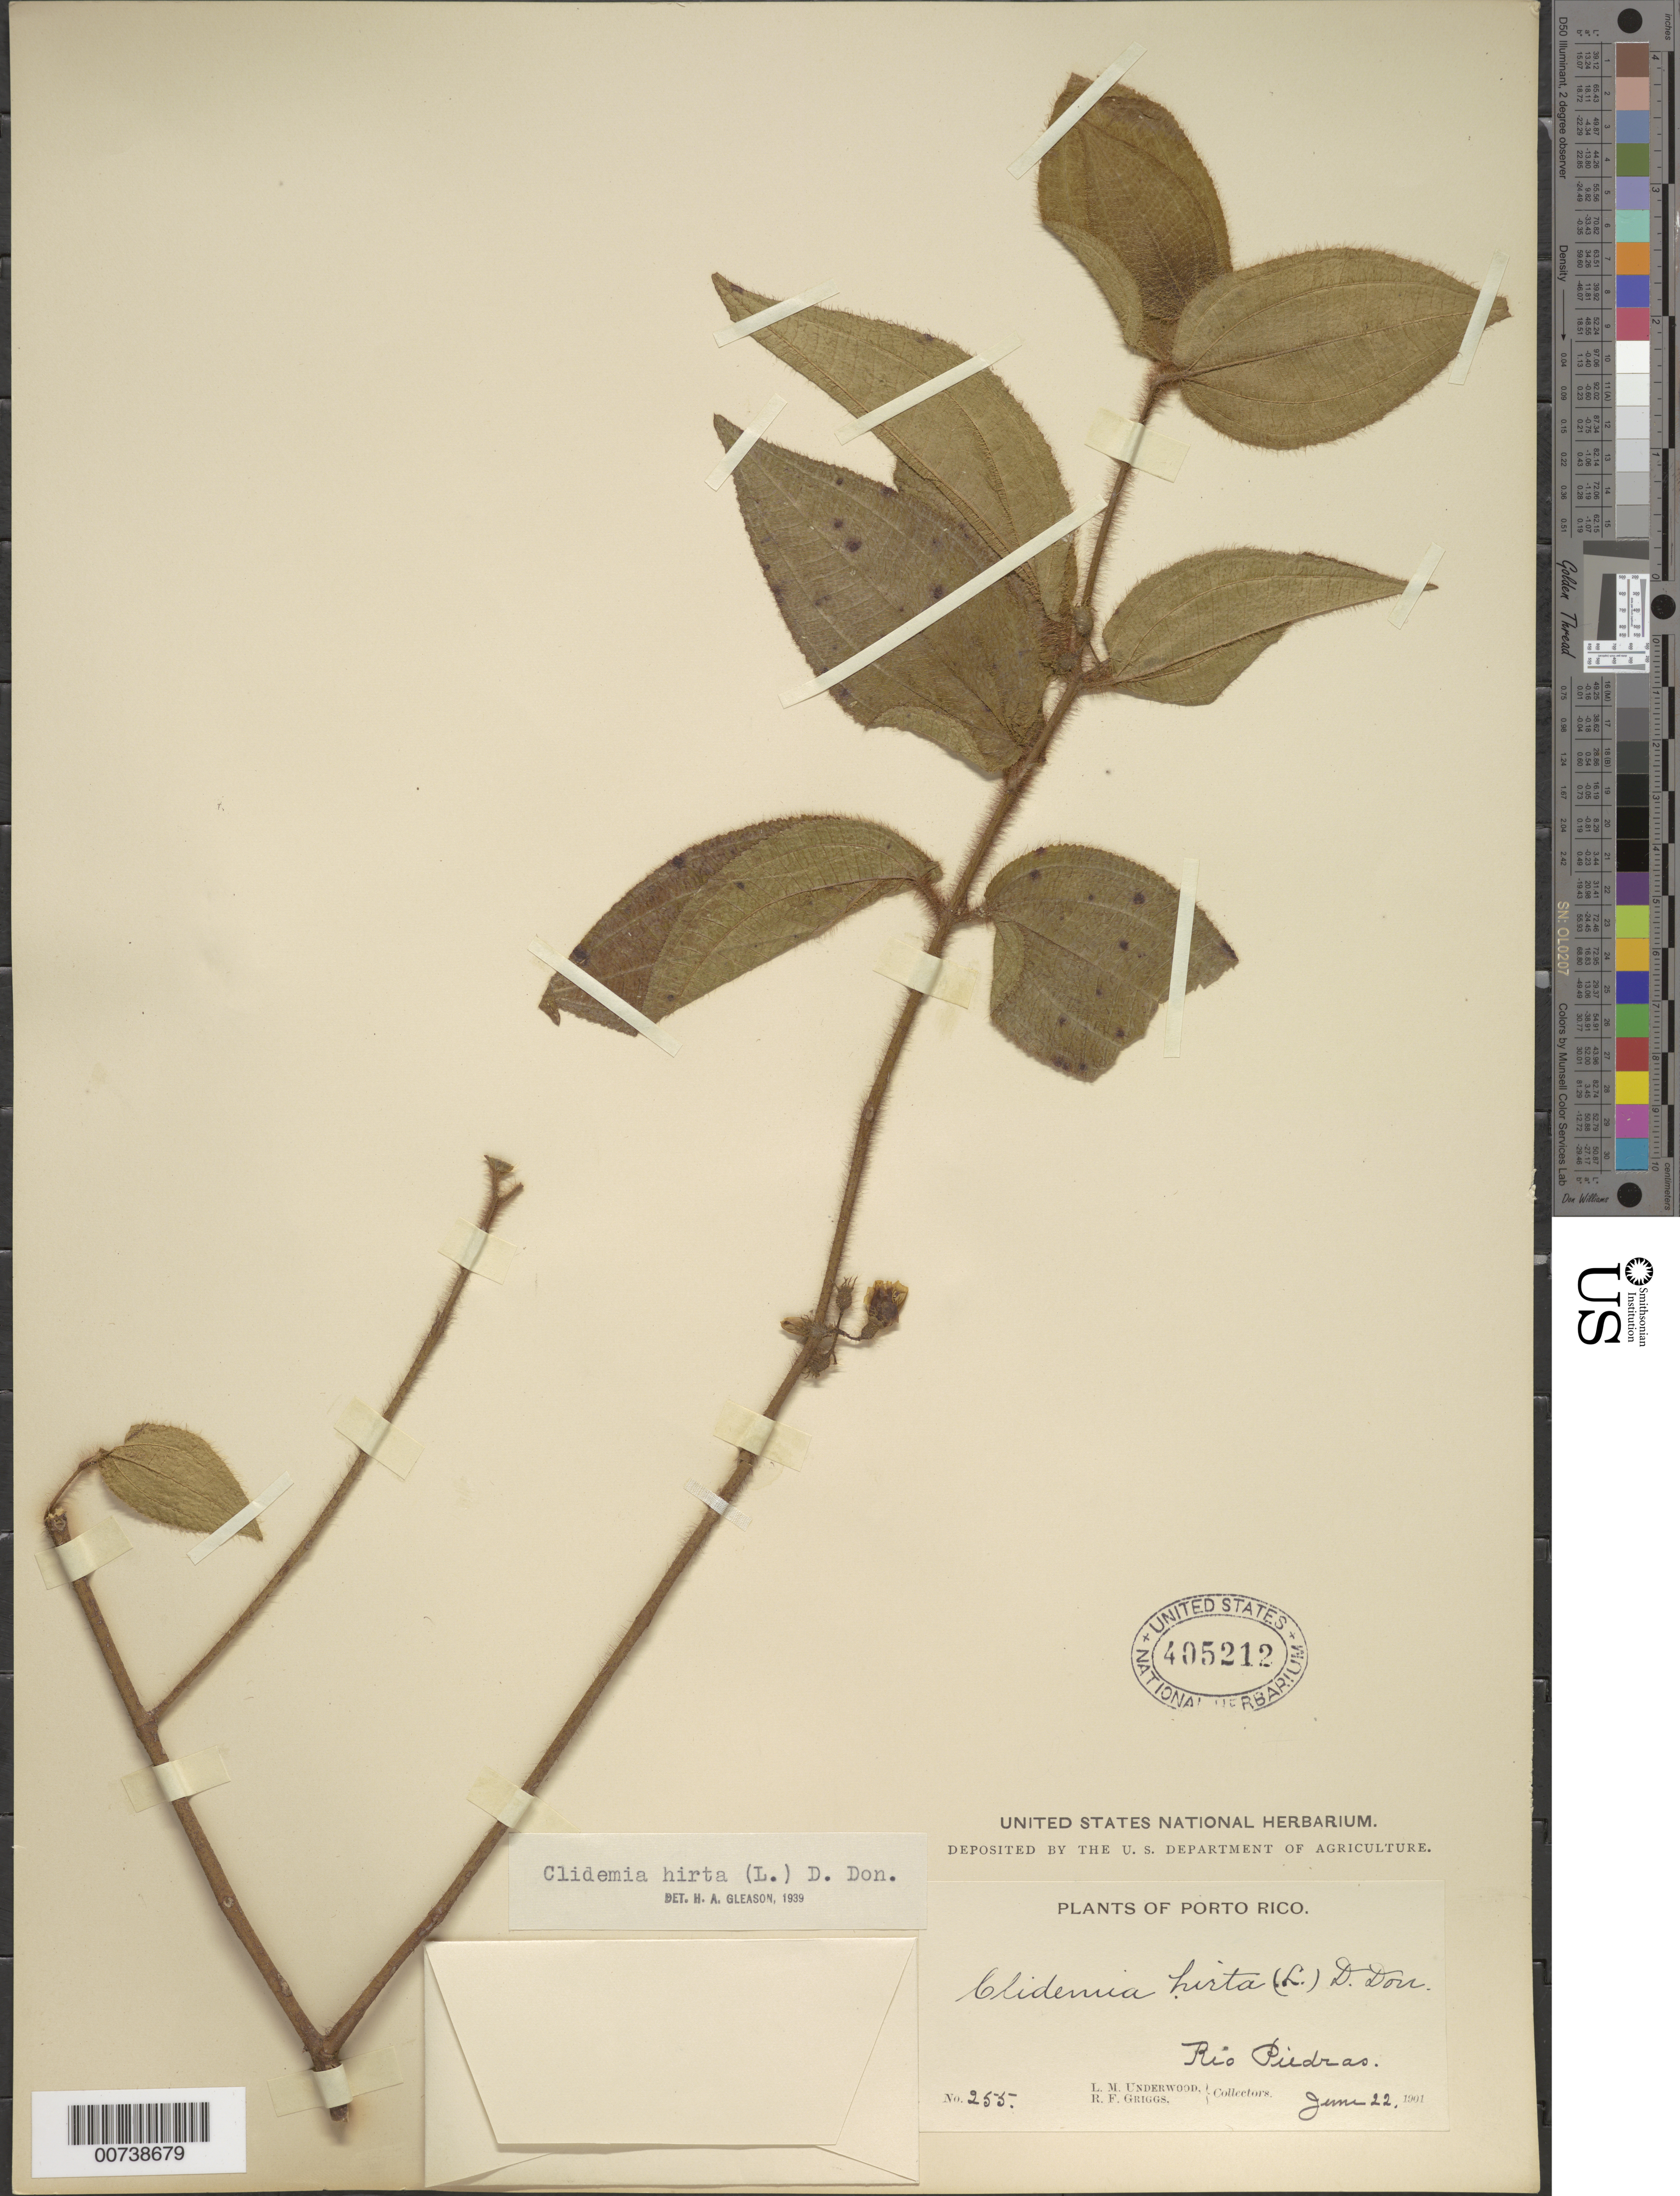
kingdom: Plantae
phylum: Tracheophyta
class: Magnoliopsida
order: Myrtales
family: Melastomataceae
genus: Clidemia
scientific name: Clidemia hirta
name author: (L.) D. Don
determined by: Gleason, H. A.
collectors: L. M. Underwood & R. F. Griggs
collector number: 255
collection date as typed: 22 Jun 1901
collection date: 1901-06-22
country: Puerto Rico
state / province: San Juan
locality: Rio Piedras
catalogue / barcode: US 405212